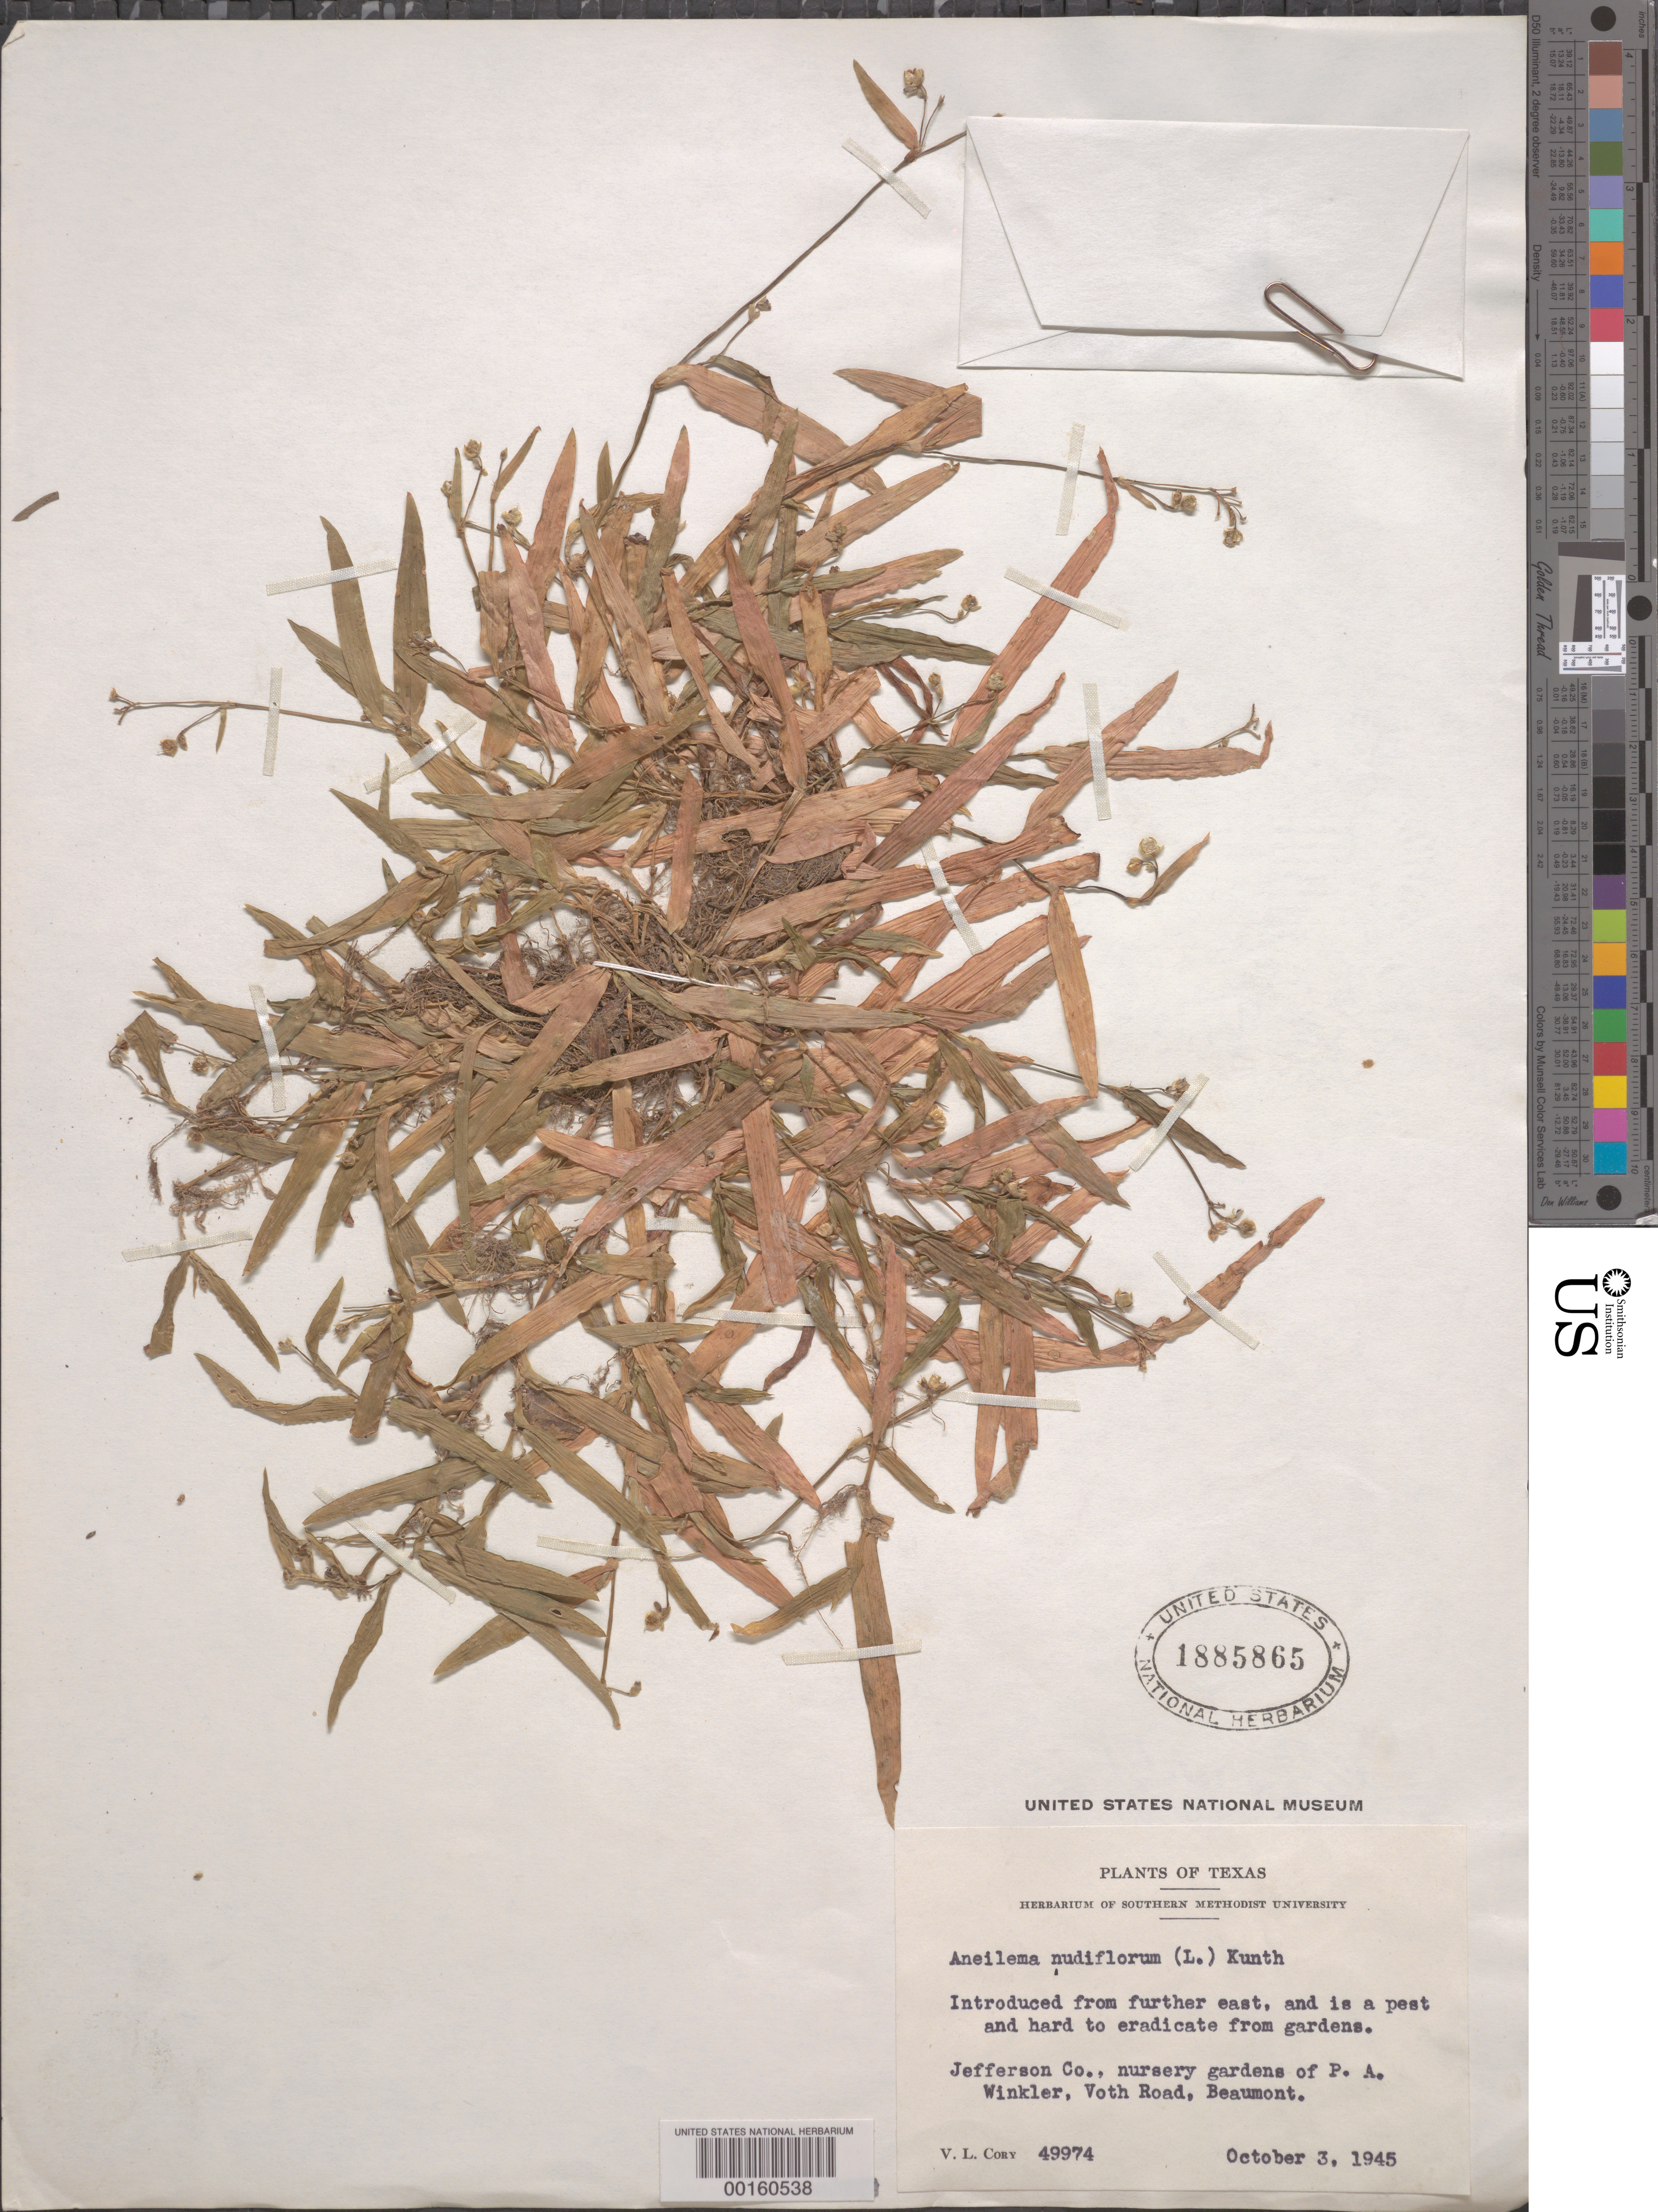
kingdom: Plantae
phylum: Tracheophyta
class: Liliopsida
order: Commelinales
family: Commelinaceae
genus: Murdannia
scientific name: Murdannia nudiflora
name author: (L.) Brenan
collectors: V. Cory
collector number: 49974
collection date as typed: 03 Oct 1945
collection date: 1945-10-03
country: United States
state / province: Texas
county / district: Jefferson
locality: Beaumont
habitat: Nursery gardens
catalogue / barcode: US 1885865